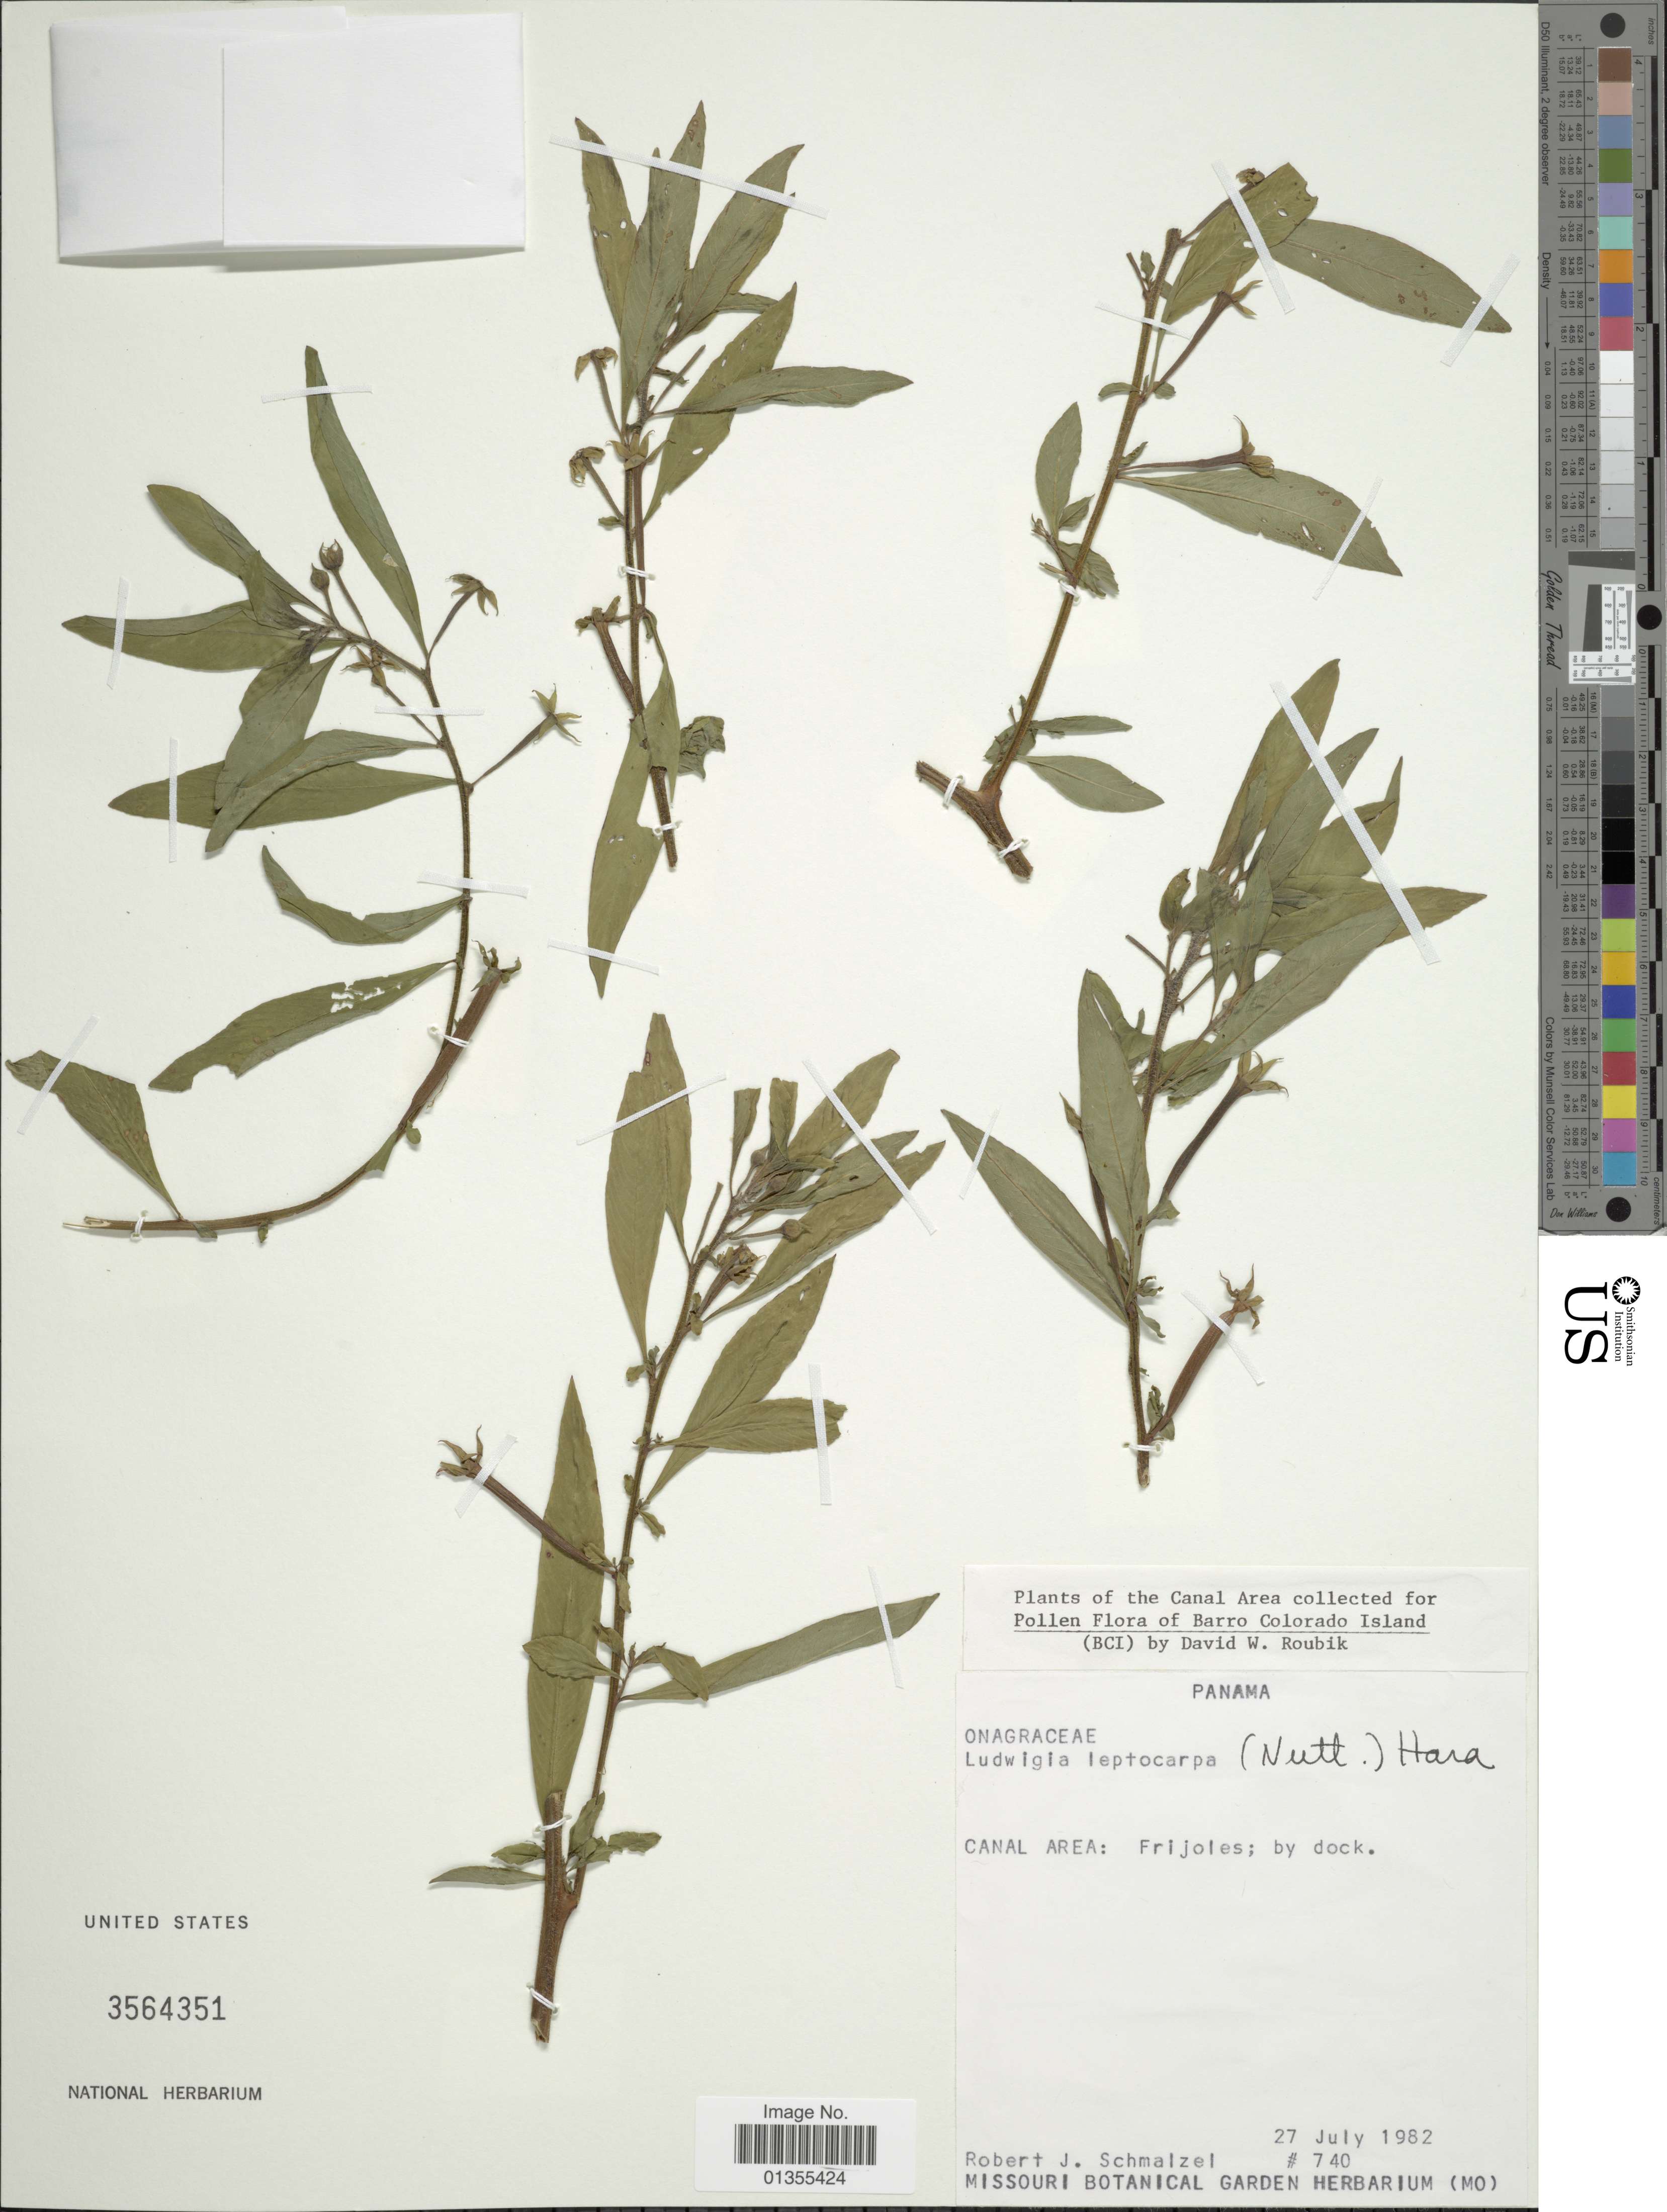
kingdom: Plantae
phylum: Tracheophyta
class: Magnoliopsida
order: Myrtales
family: Onagraceae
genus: Ludwigia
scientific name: Ludwigia nervosa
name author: (Poir.) H. Hara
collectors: R. Schmalzel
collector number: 740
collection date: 1982-07-27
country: Panama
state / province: Colón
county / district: Canal Zone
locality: Canal Area: Frijoles; by dock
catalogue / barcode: US 3564351